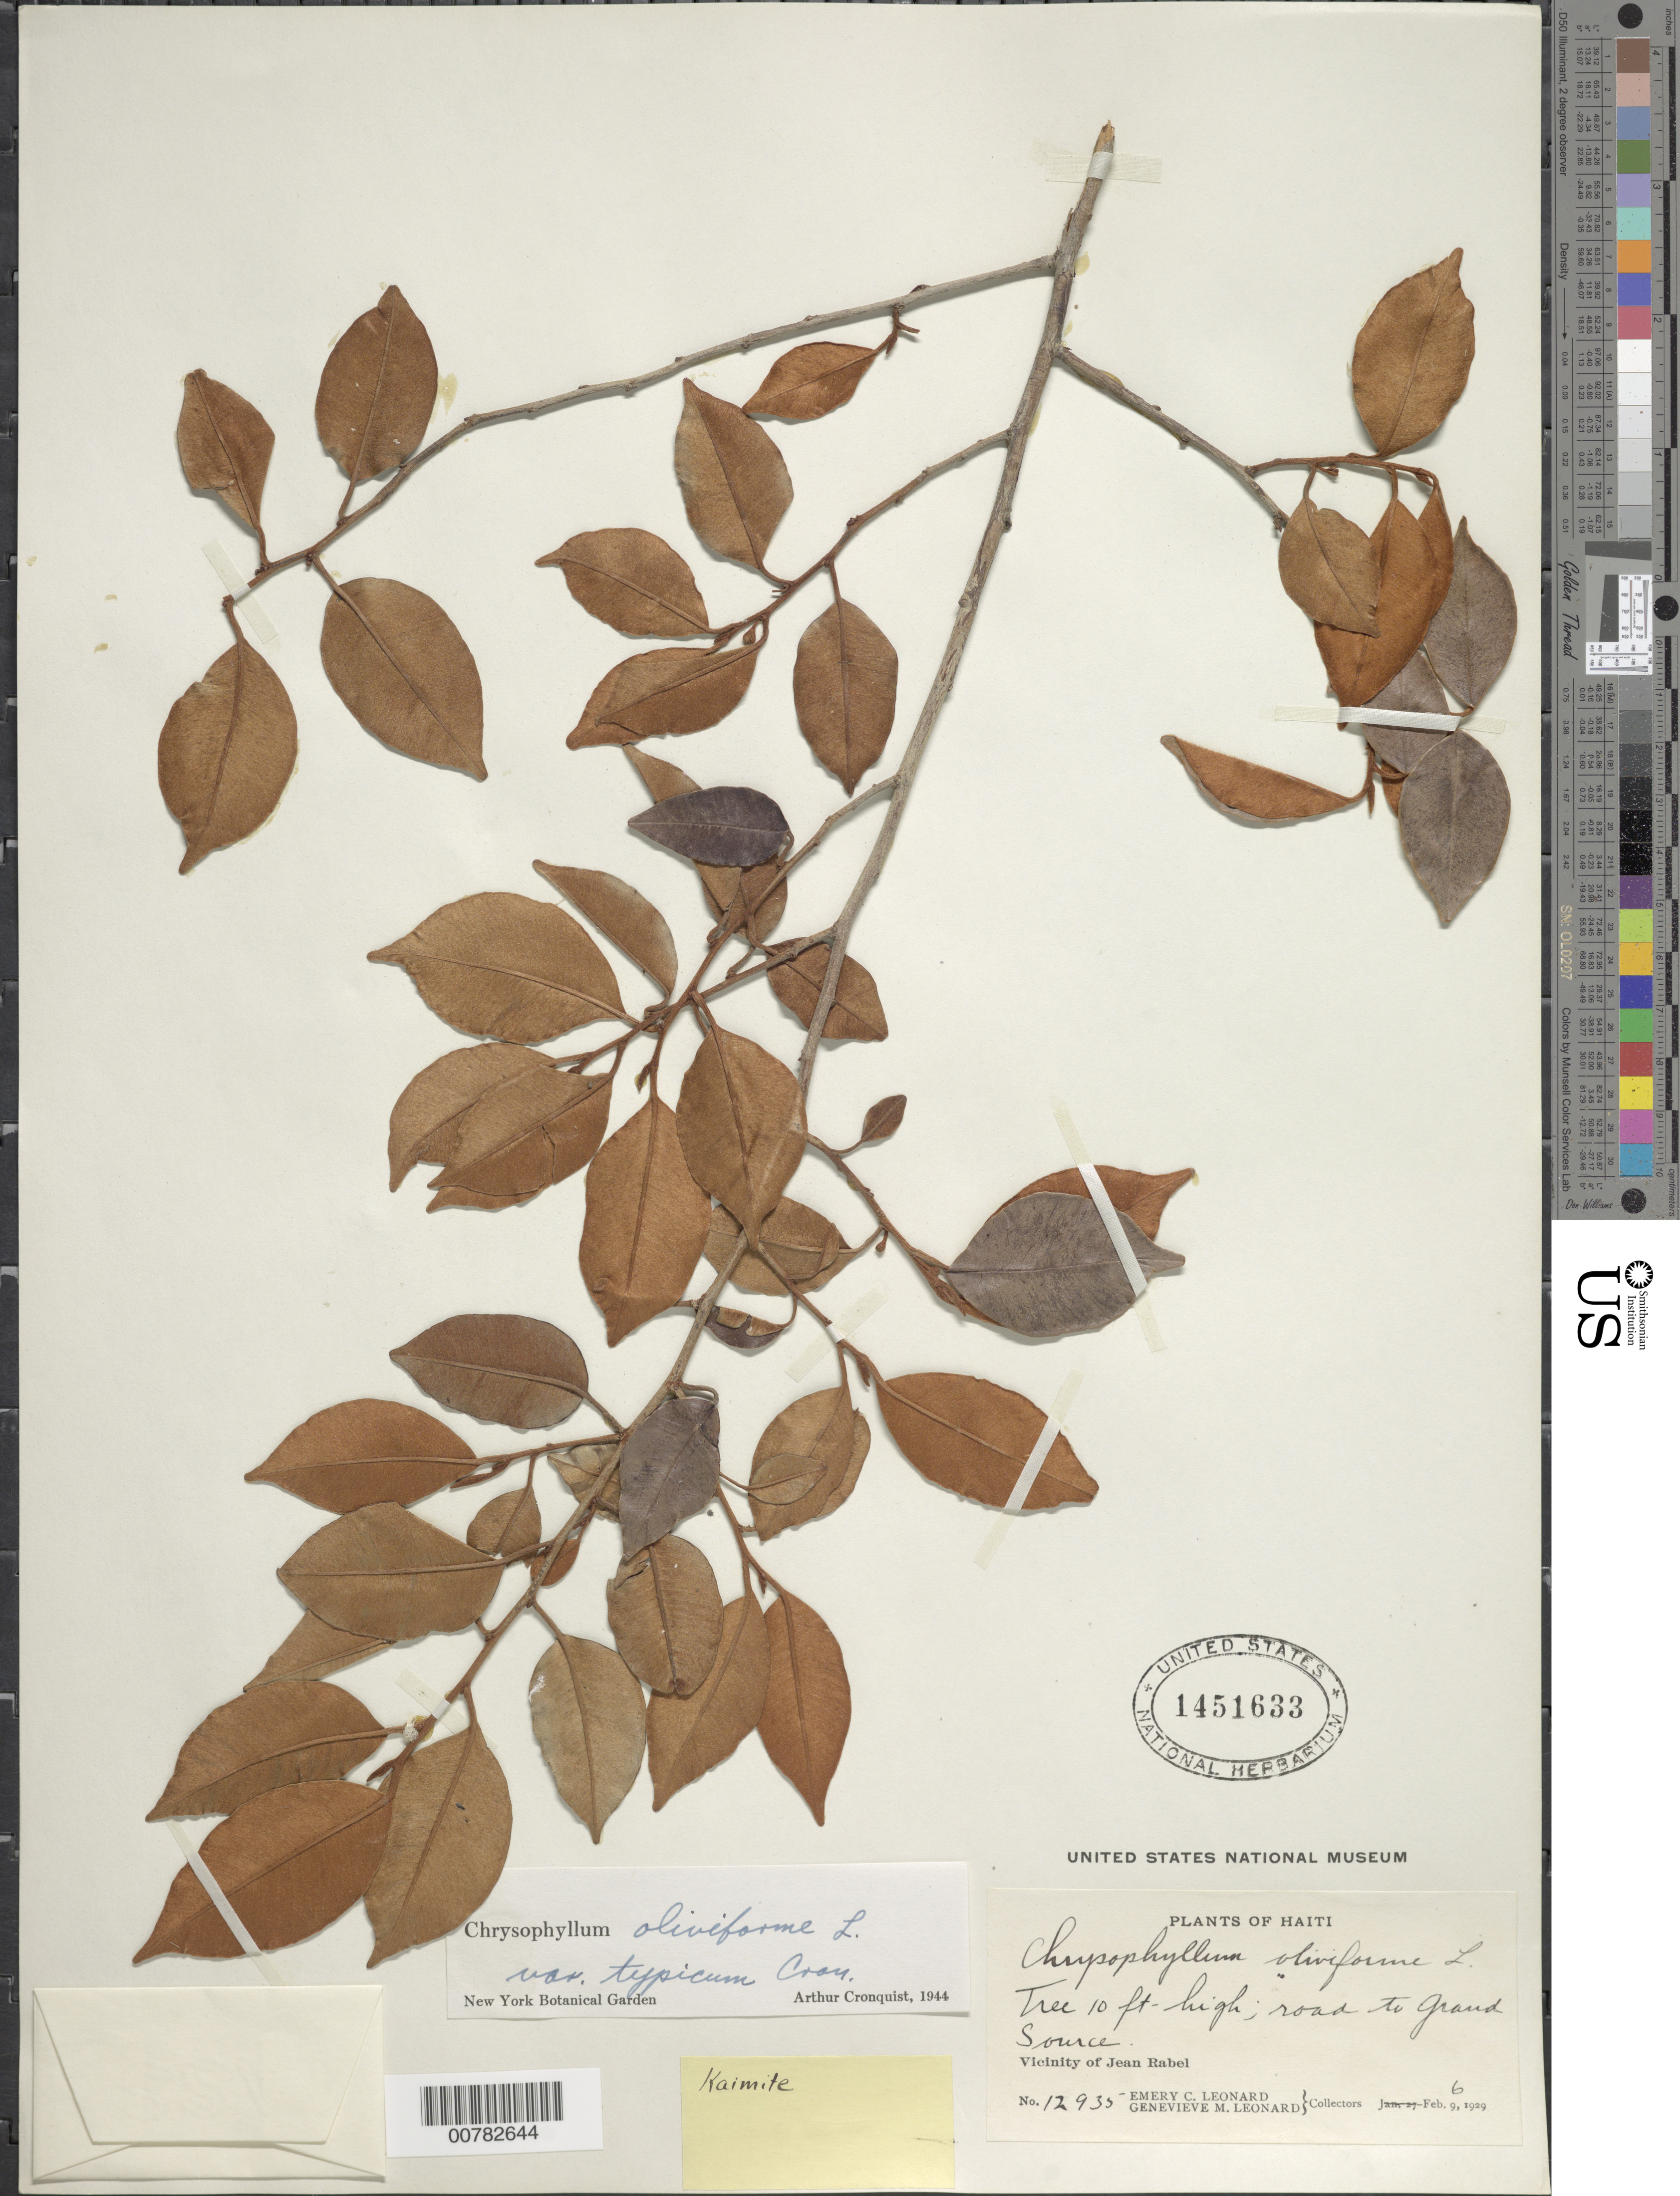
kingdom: Plantae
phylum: Tracheophyta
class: Magnoliopsida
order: Ericales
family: Sapotaceae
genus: Chrysophyllum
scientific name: Chrysophyllum oliviforme subsp. oliviforme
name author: L.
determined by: Cronquist, A. J.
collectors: E. C. Leonard & G. M. Leonard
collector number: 12935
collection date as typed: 06 Feb 1929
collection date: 1929-02-06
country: Haiti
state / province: Nord-Ouest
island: Hispaniola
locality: Vicinity of Jean Rabel, road to Grand Source.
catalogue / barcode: US 1451633